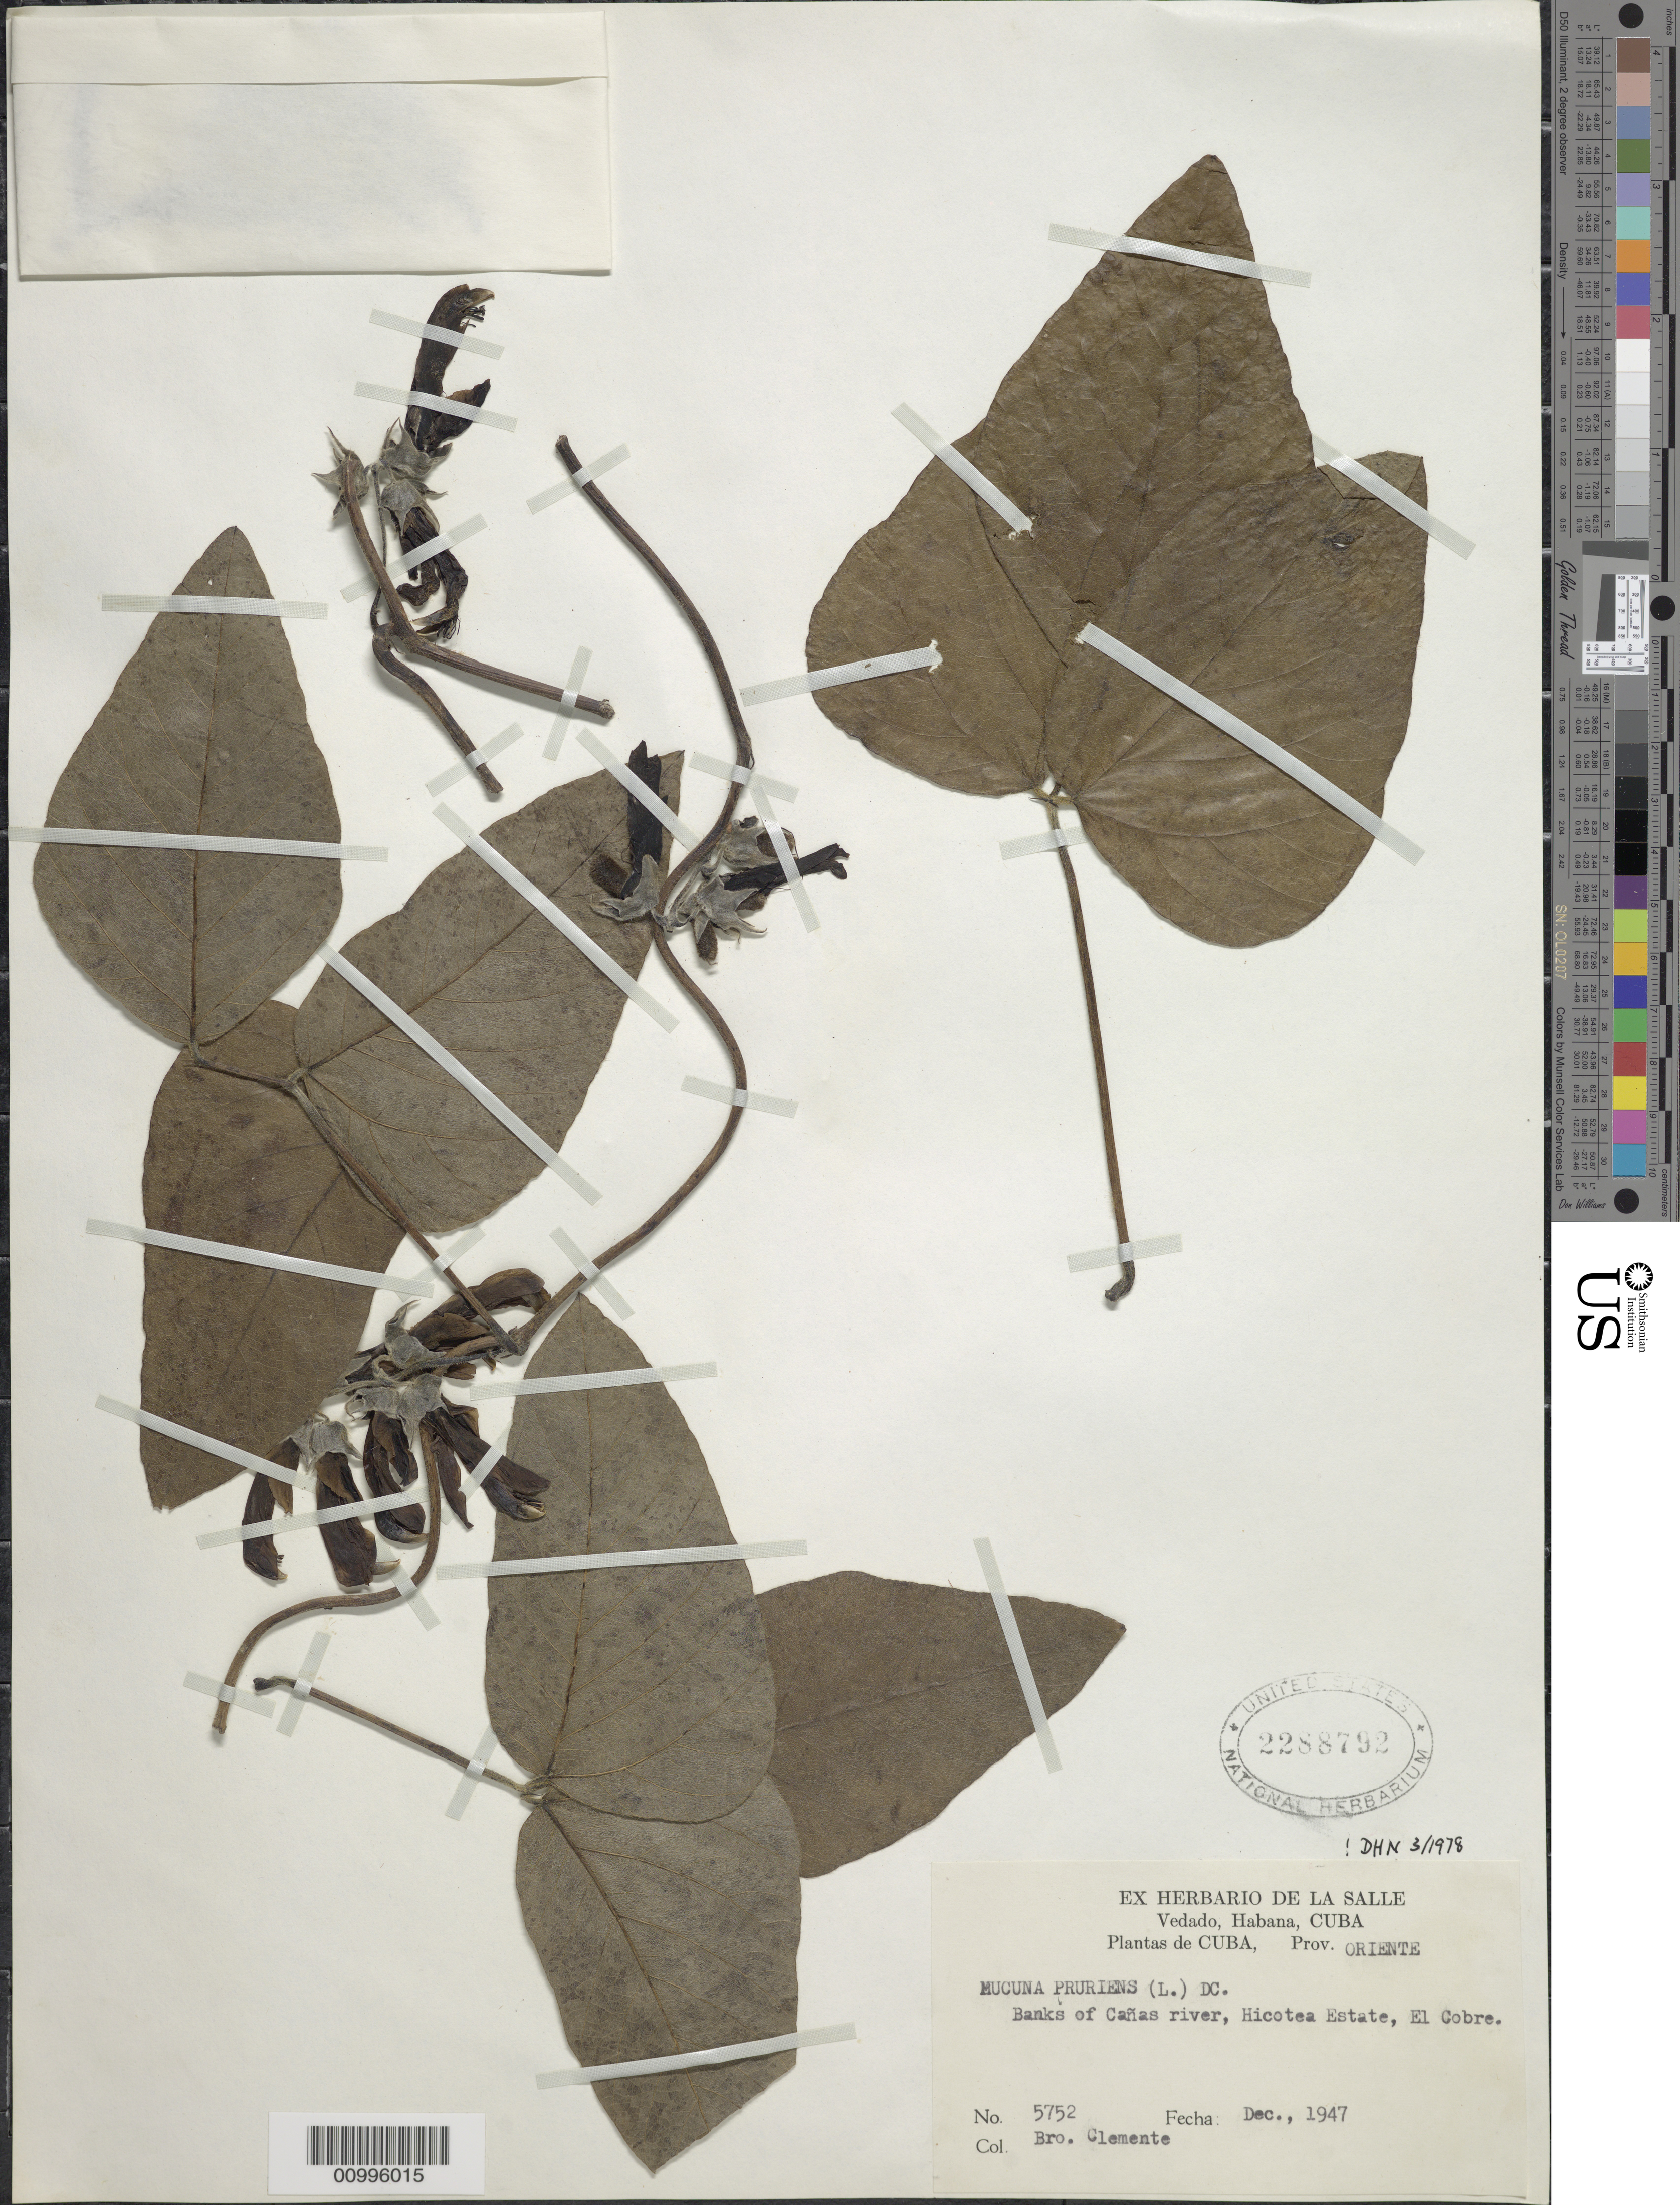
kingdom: Plantae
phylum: Tracheophyta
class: Magnoliopsida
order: Fabales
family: Fabaceae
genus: Mucuna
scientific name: Mucuna pruriens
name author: (L.) DC.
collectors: B. Clement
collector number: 5752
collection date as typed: Dec 1947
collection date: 1947-12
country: Cuba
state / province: Oriente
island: Cuba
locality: Banks of Canas River, Hicotea Estate, El Cobre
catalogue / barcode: US 2288792